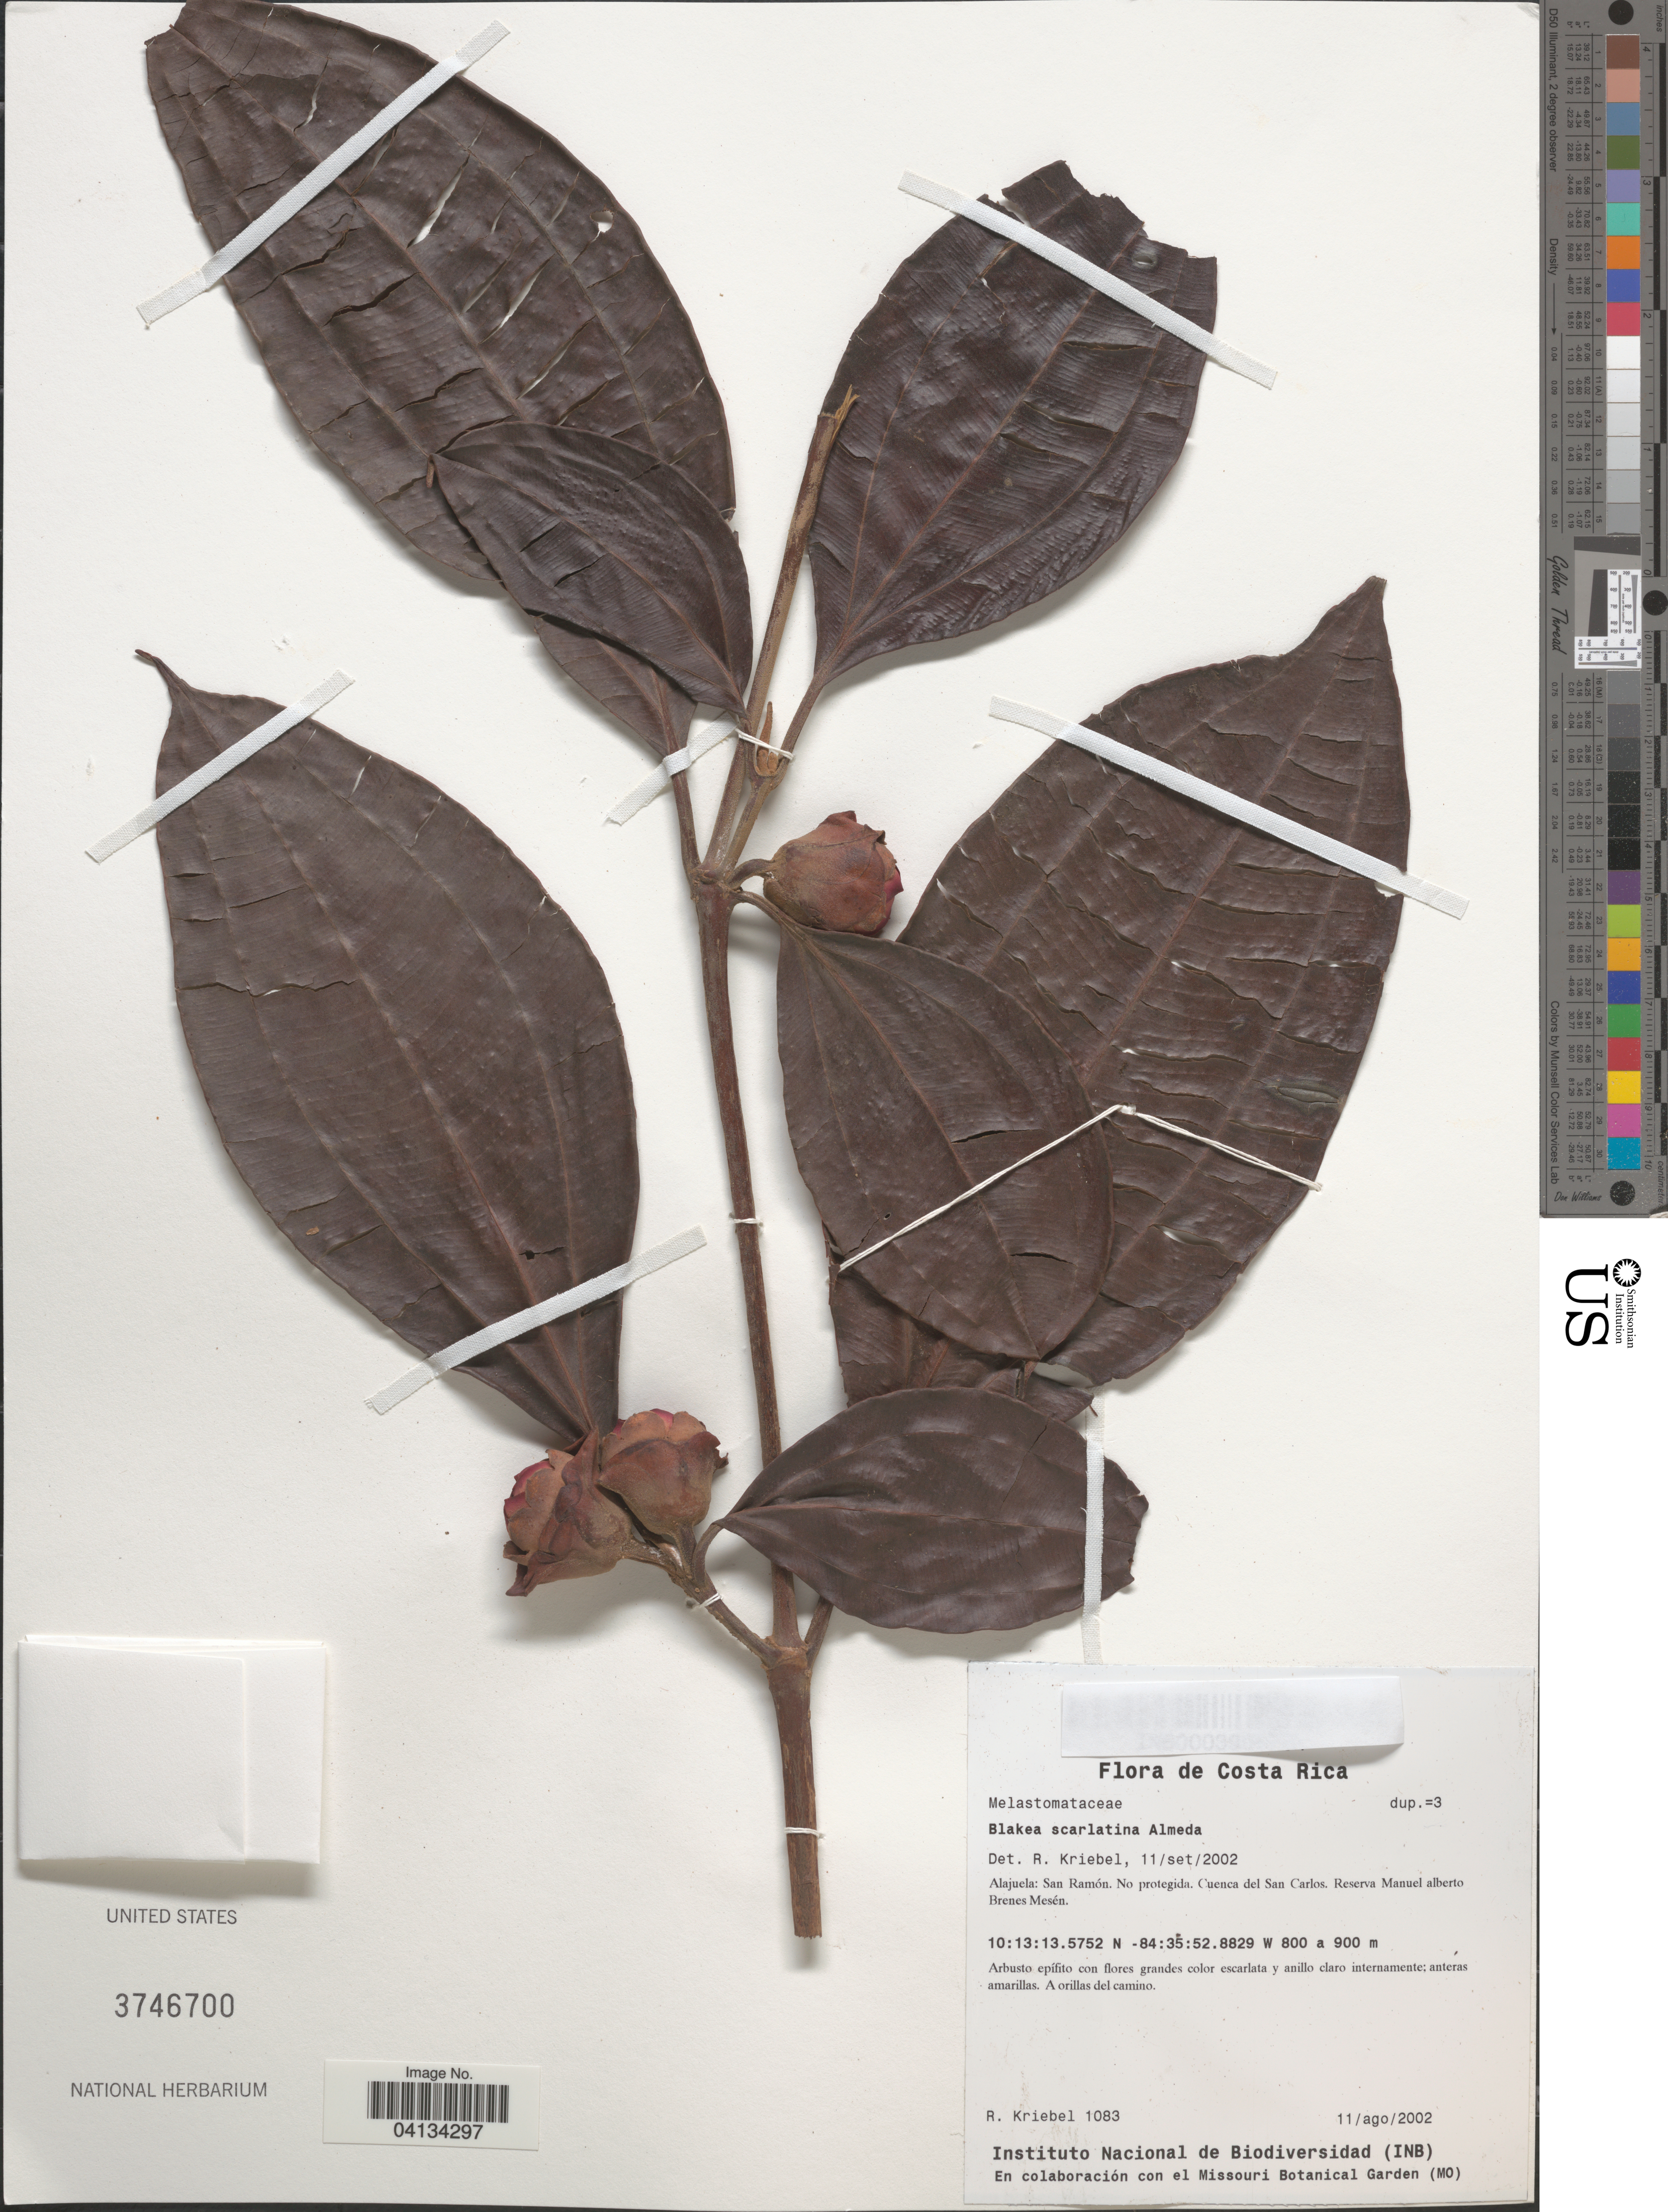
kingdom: Plantae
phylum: Tracheophyta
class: Magnoliopsida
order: Myrtales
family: Melastomataceae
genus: Blakea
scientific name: Blakea scarlatina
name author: Almeda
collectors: R. Kriebel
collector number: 1083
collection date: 2002-08-11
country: Costa Rica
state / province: Alajuela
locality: San Ramón. No protegida. Cuenca del San Carlos. Reserva Manuel alberto Brenes Mesén.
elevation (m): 800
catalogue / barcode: US 3746700